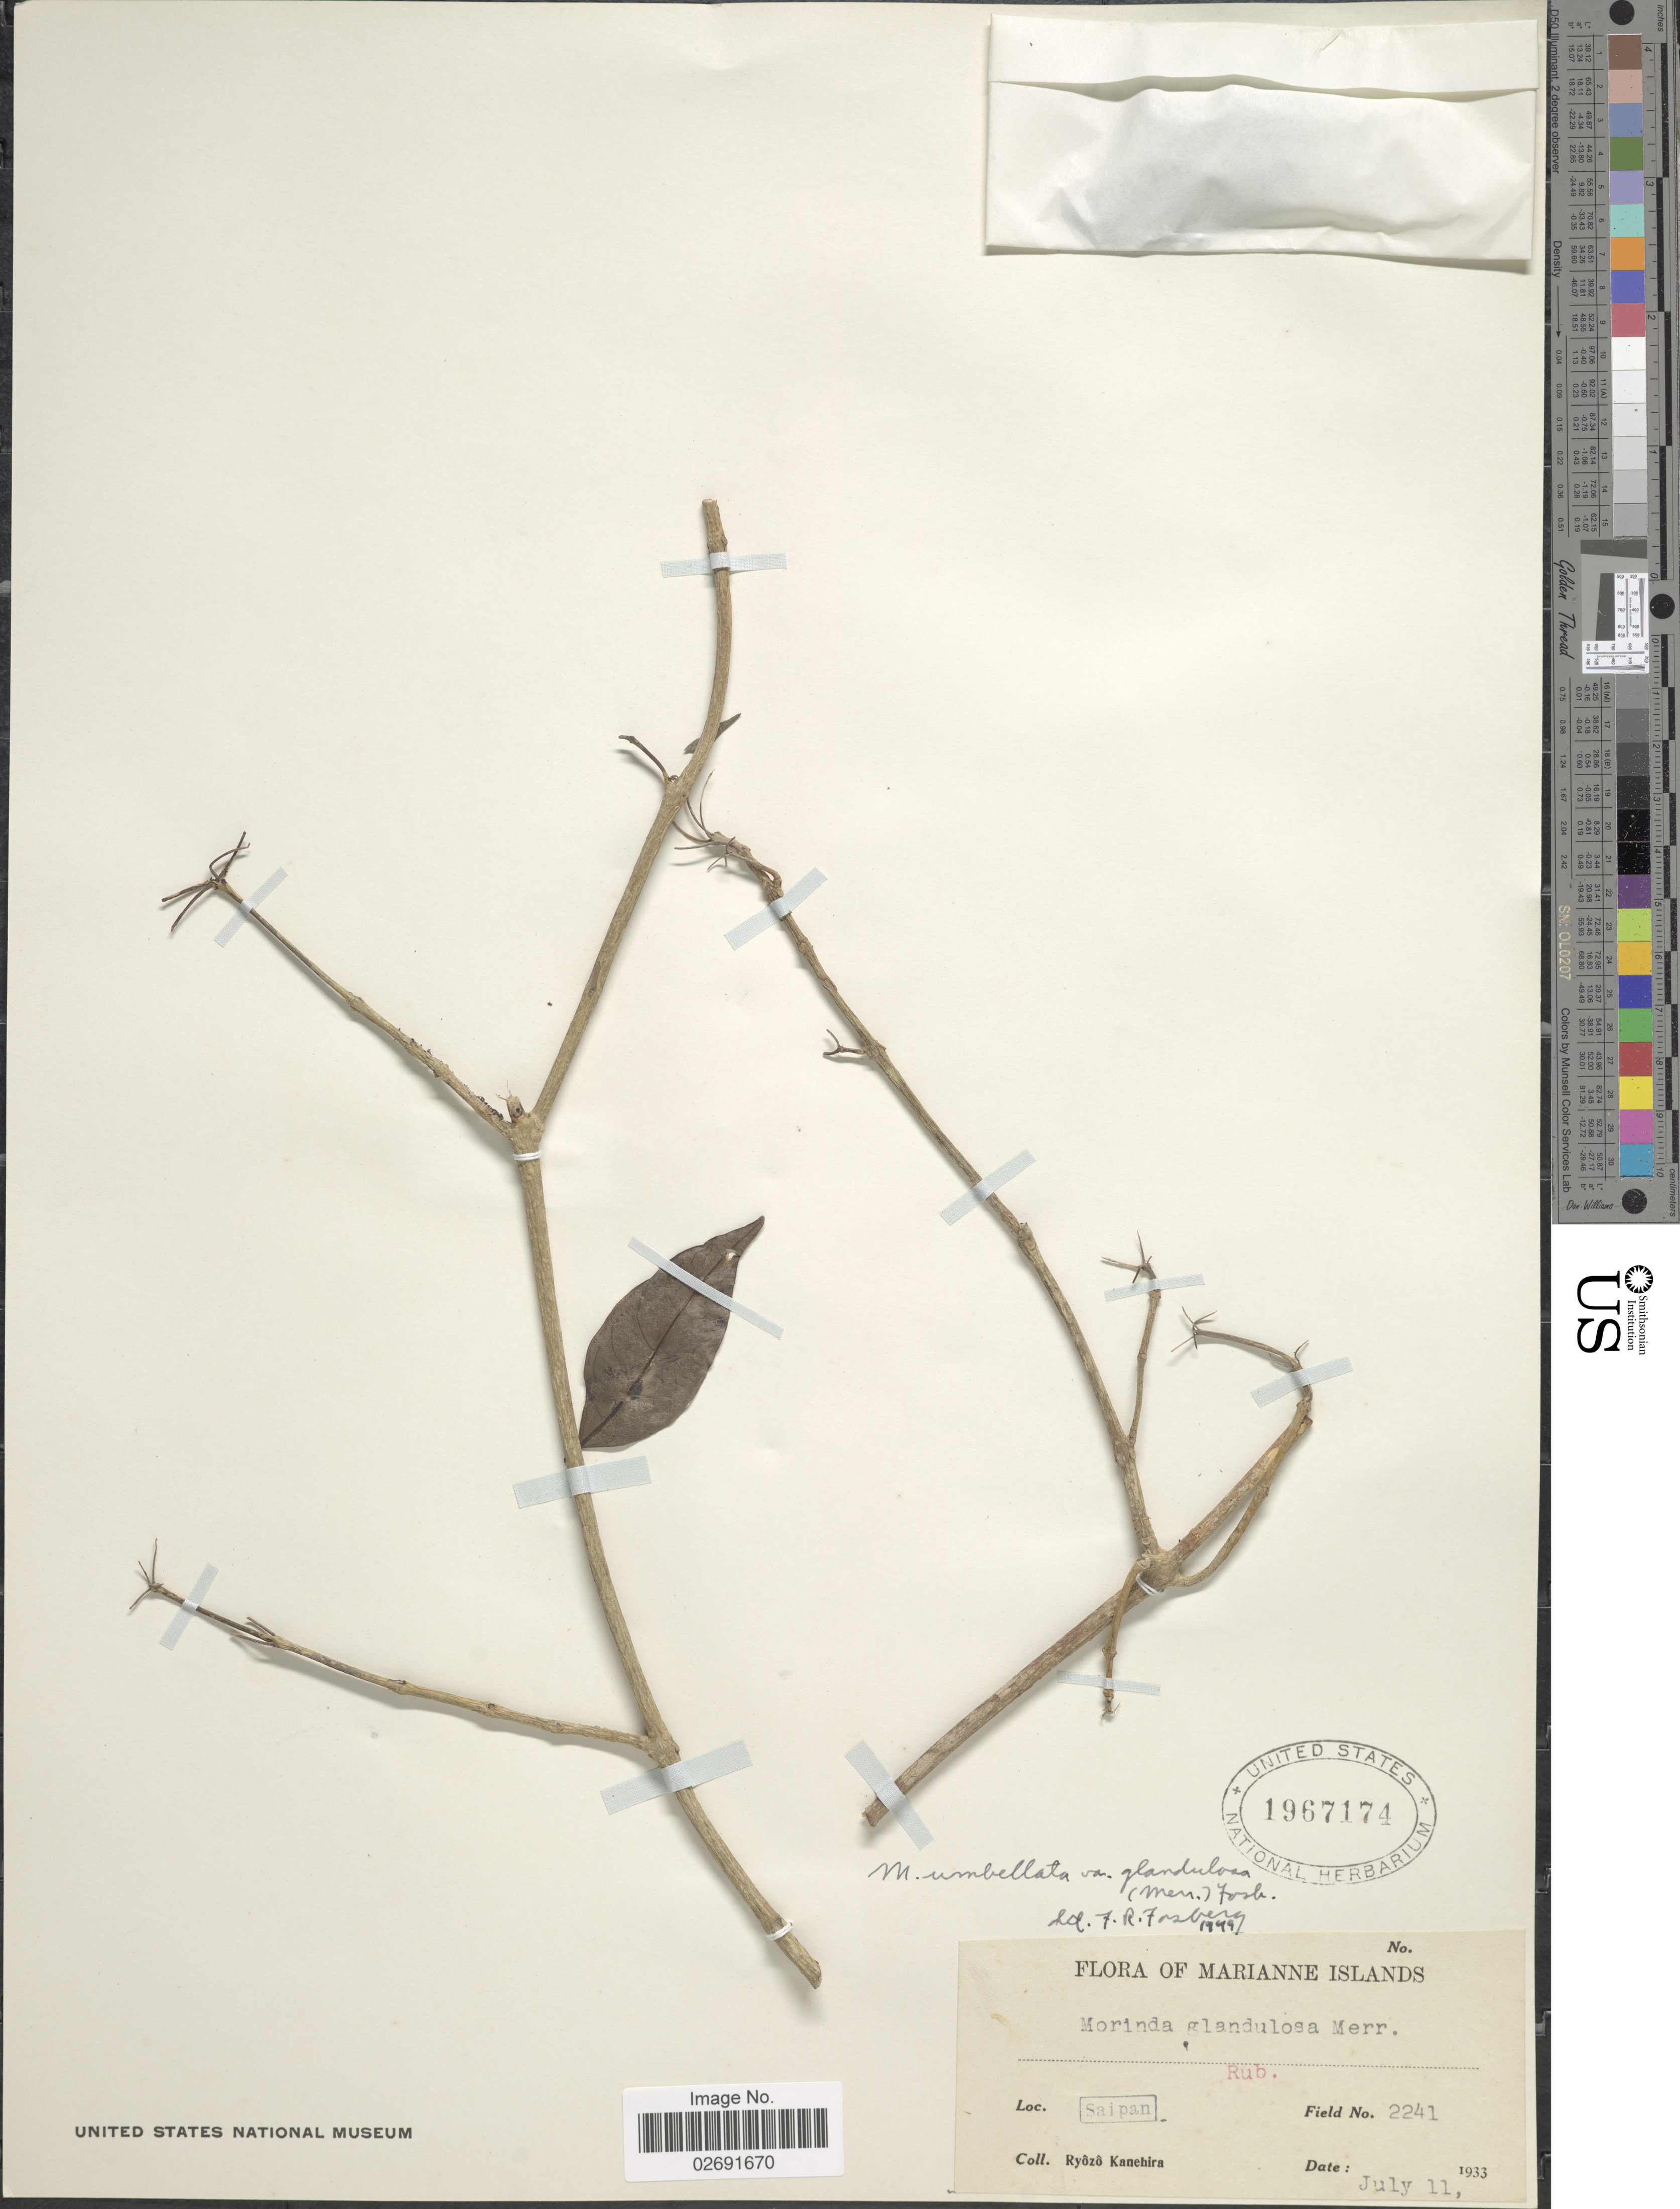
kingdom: Plantae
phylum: Tracheophyta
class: Magnoliopsida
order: Gentianales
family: Rubiaceae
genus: Gynochthodes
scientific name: Gynochthodes myrtifolia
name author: (A. Gray) Razafim. & B. Bremer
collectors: R. Kanehira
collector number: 2241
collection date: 1933-07-11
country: Northern Mariana Islands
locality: Marianne Islands. Saipan.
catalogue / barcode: US 1967174